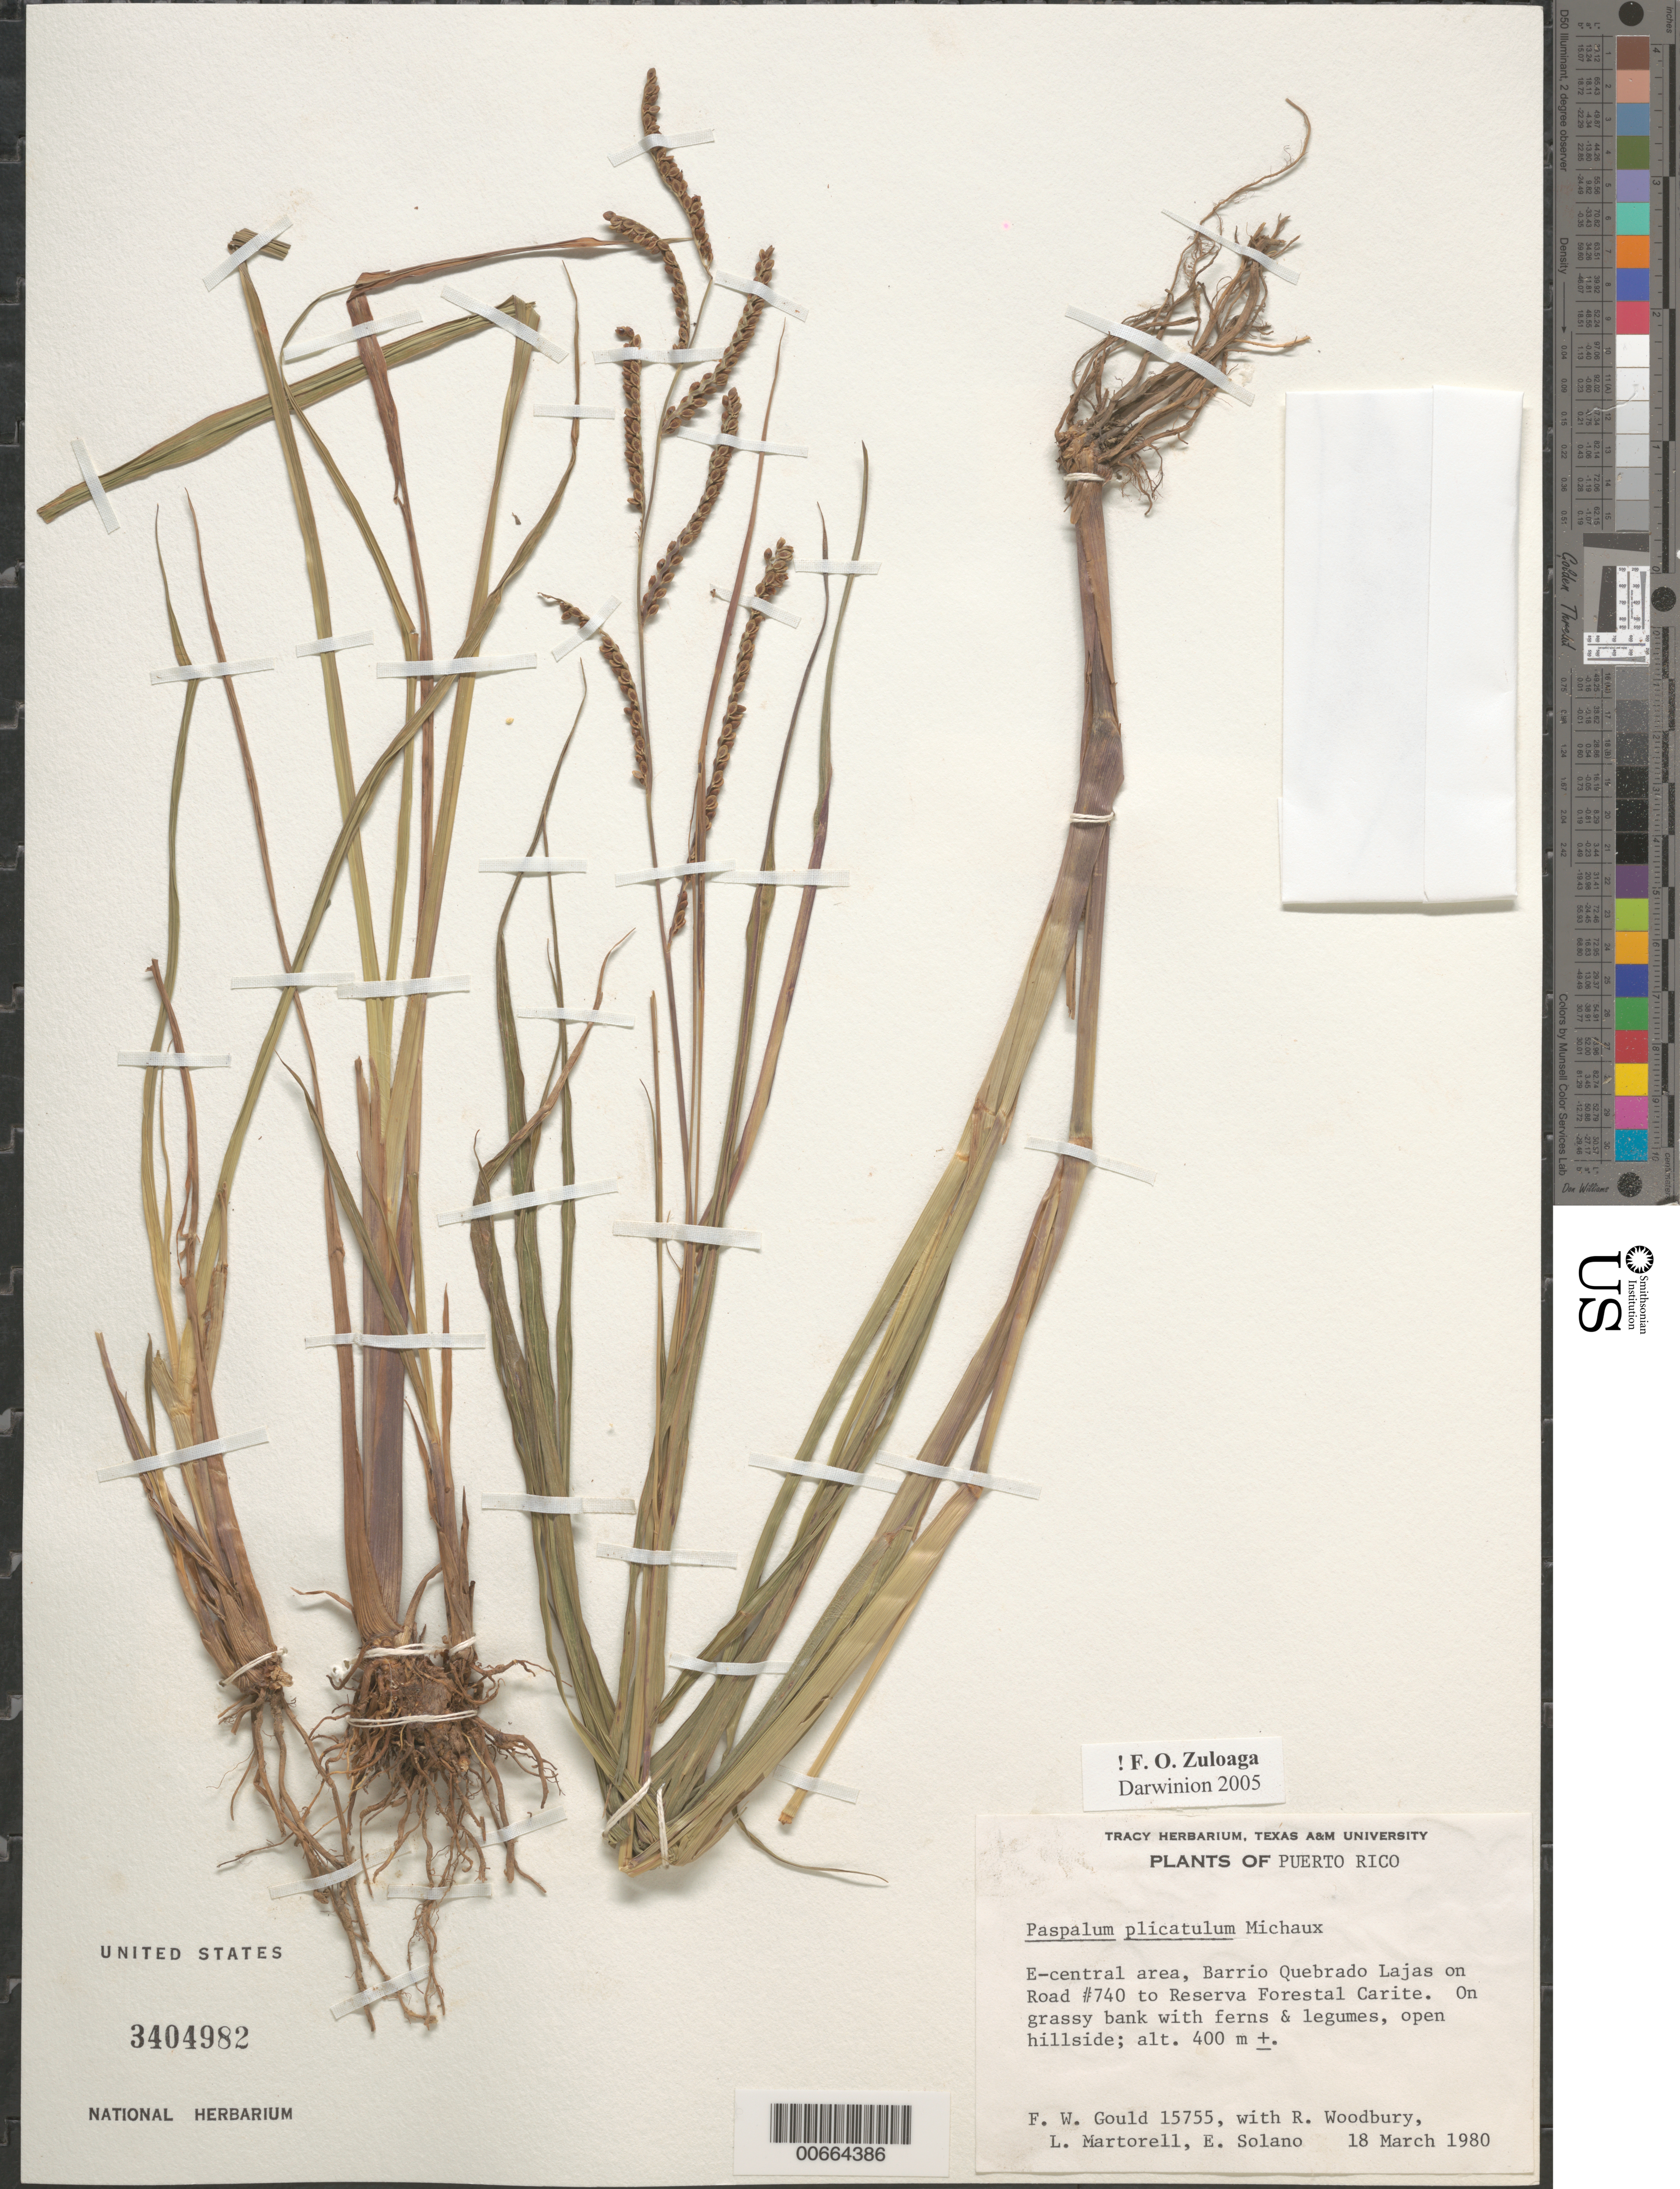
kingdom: Plantae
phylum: Tracheophyta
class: Liliopsida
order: Poales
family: Poaceae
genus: Paspalum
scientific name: Paspalum plicatulum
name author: Michx.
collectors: F. W. Gould, R. O. Woodbury, L. Martorell & E. Solano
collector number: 15755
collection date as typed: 18 Mar 1980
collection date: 1980-03-18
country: Puerto Rico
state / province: Lajas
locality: E-Central area, Barrio Quebrado Lajas on Road 740 to Reserva Forestal Carite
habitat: On grassy bank with ferns & legumes, open hillside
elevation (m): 400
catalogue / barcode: US 3404982